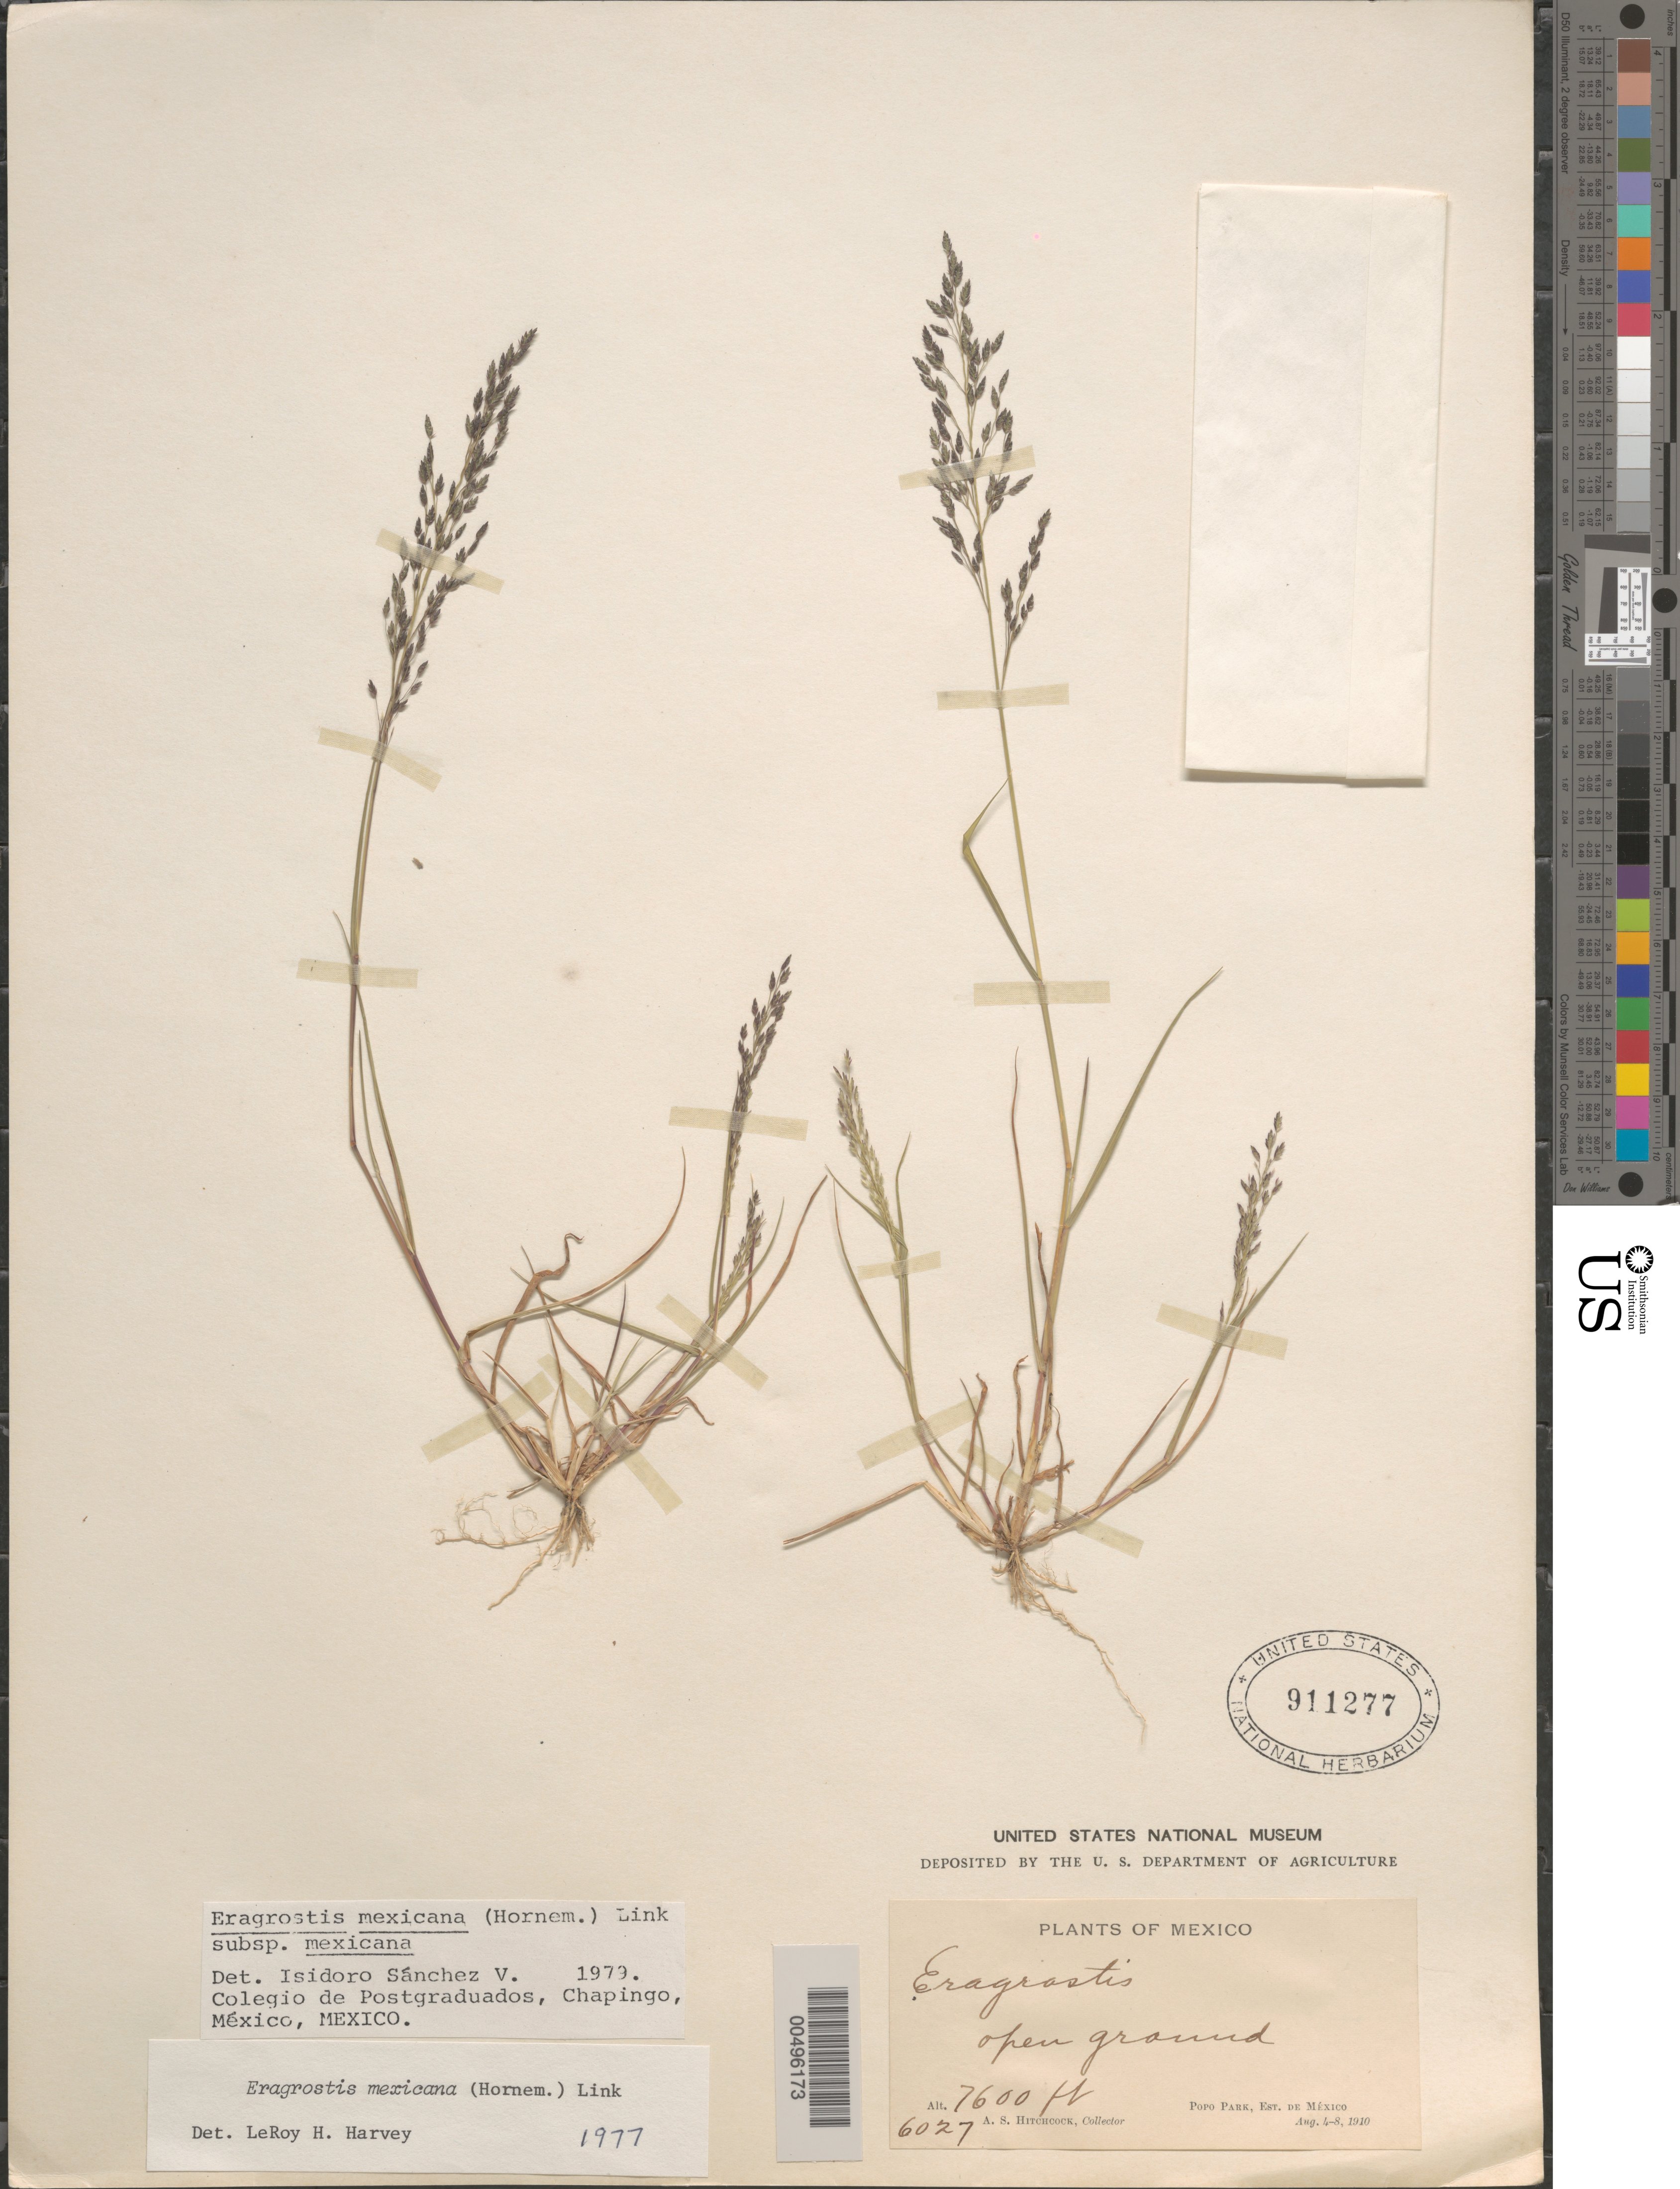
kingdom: Plantae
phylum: Tracheophyta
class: Liliopsida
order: Poales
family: Poaceae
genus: Eragrostis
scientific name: Eragrostis mexicana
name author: (Hornem.) Link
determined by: Sánchez Vega, I. M.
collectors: A. S. Hitchcock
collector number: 6027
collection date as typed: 4 Aug 1910 to 8 Aug 1910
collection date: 1910-08-04/1910-08-08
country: Mexico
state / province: México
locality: Popo Park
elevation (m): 2316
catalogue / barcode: US 911277